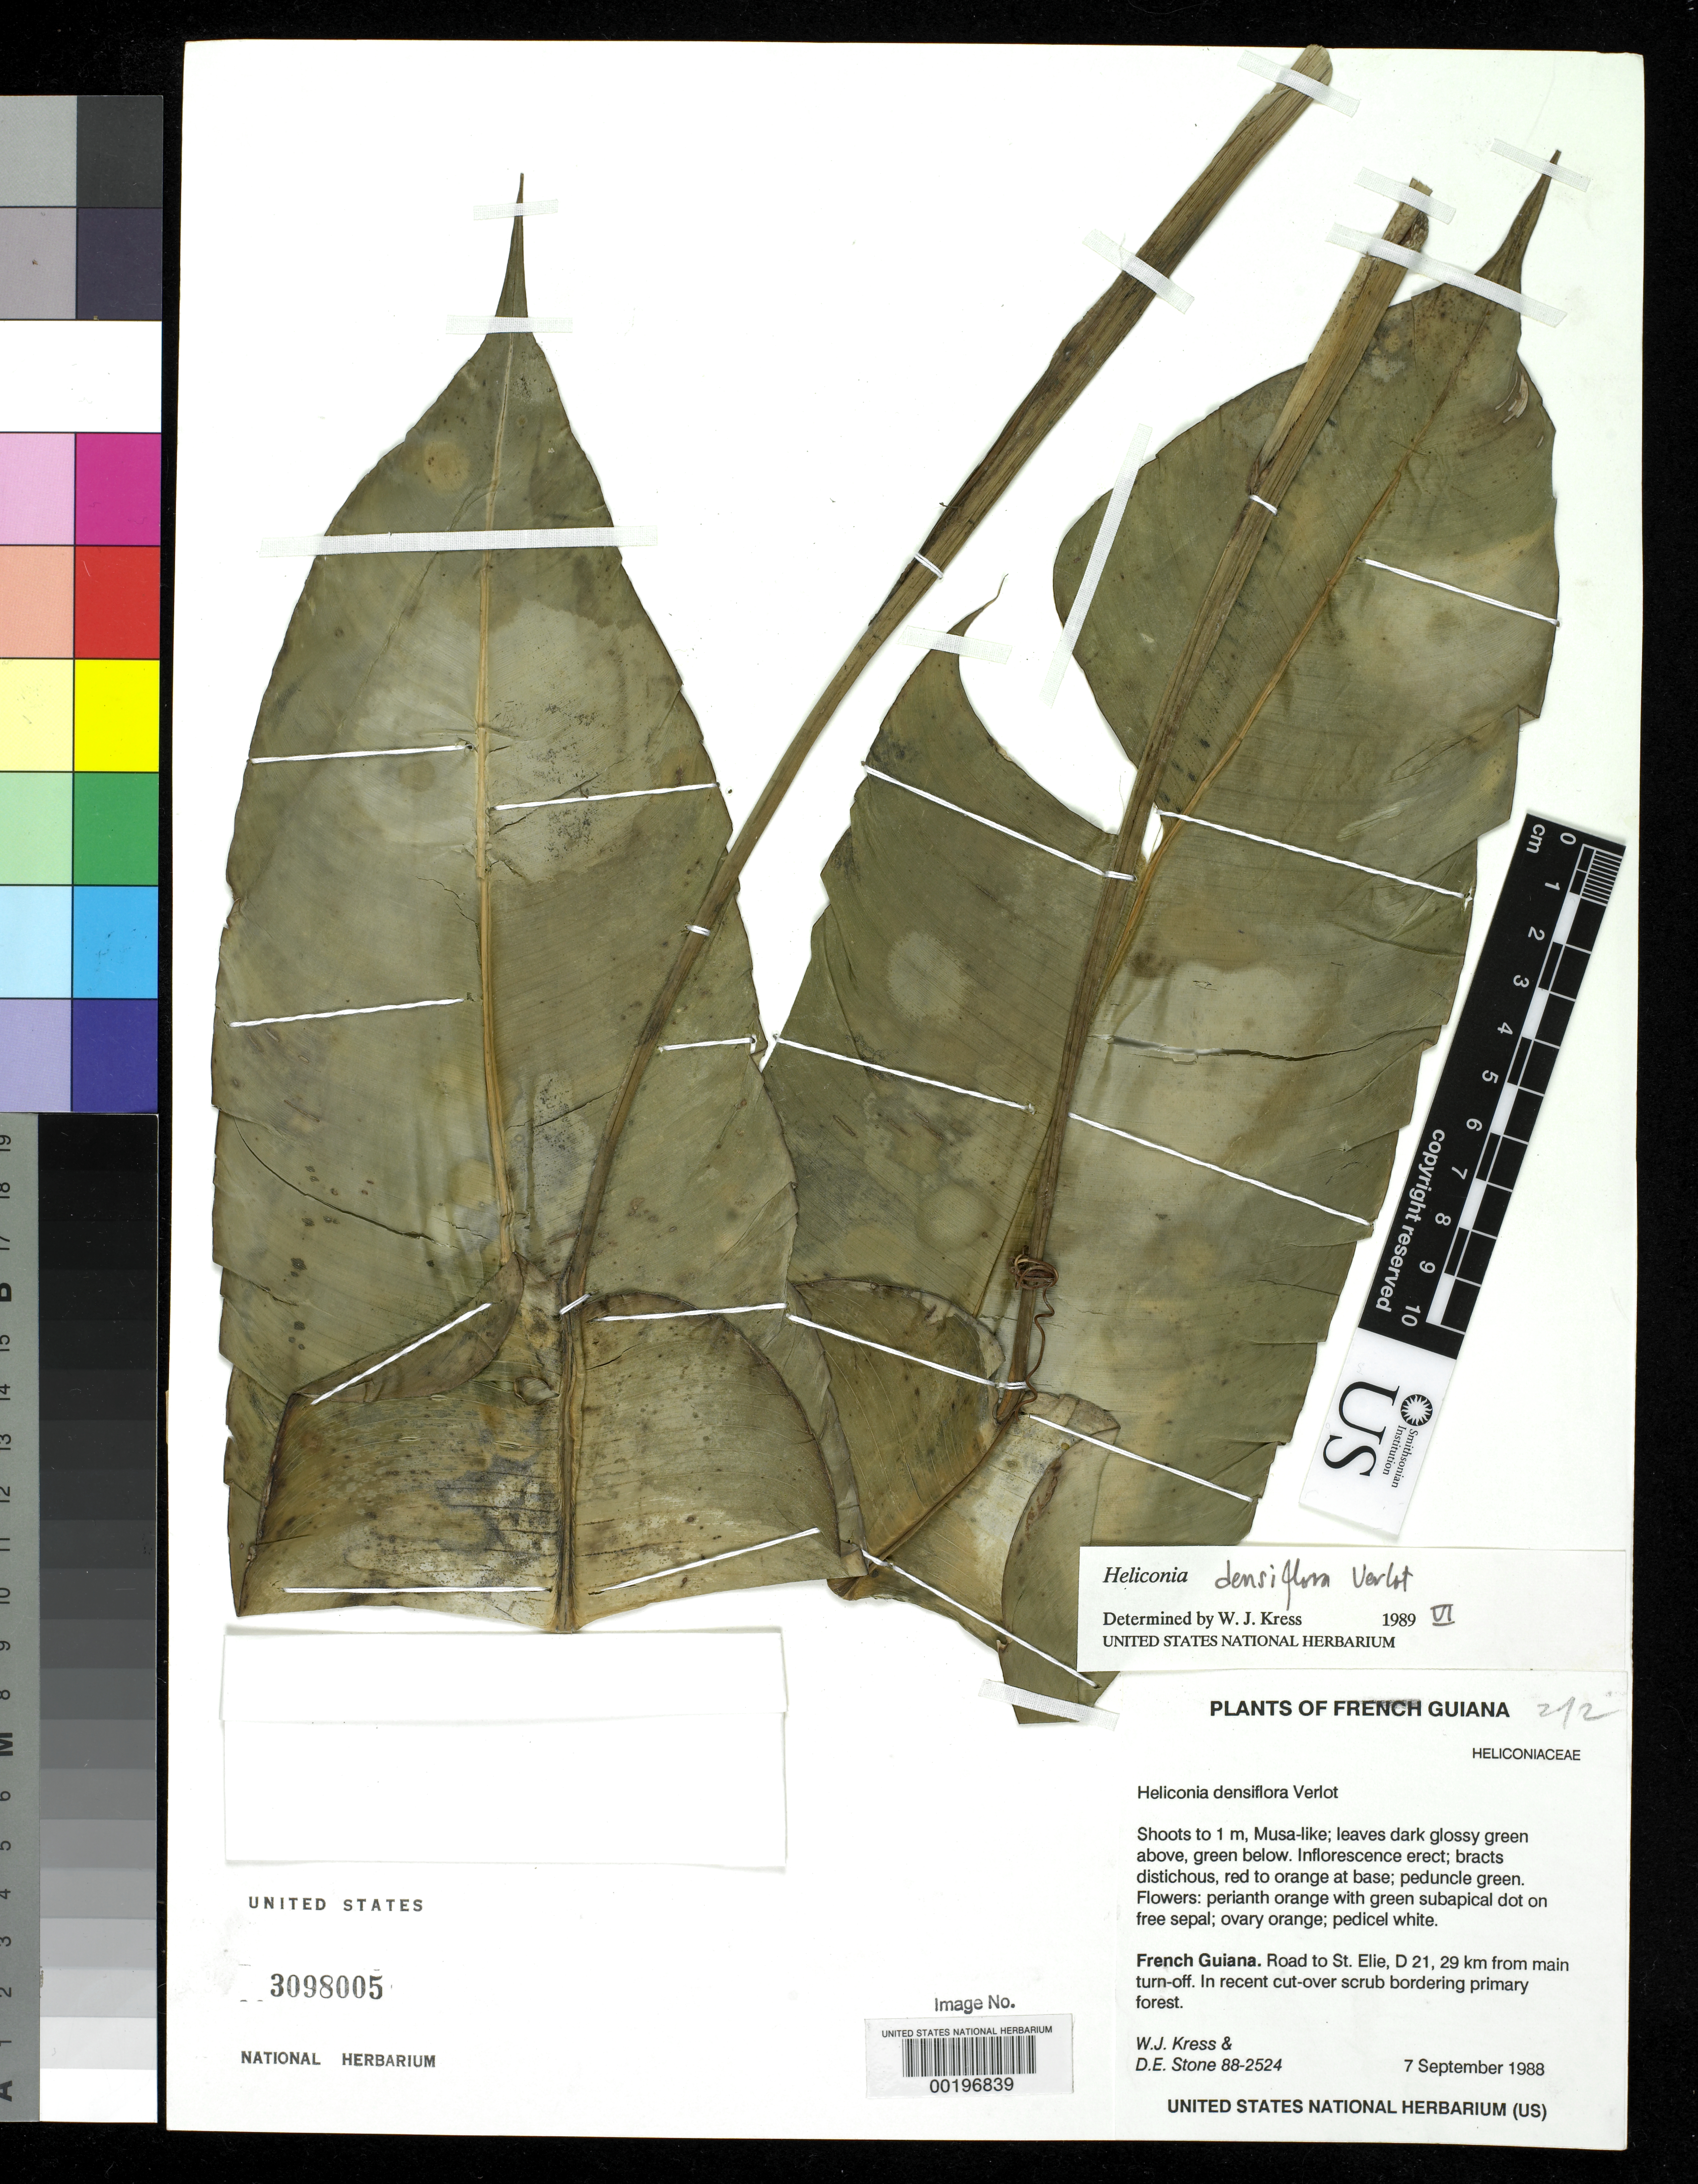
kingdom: Plantae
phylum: Tracheophyta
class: Liliopsida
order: Zingiberales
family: Heliconiaceae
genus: Heliconia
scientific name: Heliconia densiflora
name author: B. Verl.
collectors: W. J. Kress & D. E. Stone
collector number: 88-2524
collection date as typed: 07 Sep 1988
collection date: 1988-09-07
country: French Guiana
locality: Road to St. Elie, D 21, 29 km from main turn-off.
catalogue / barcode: US 3098005